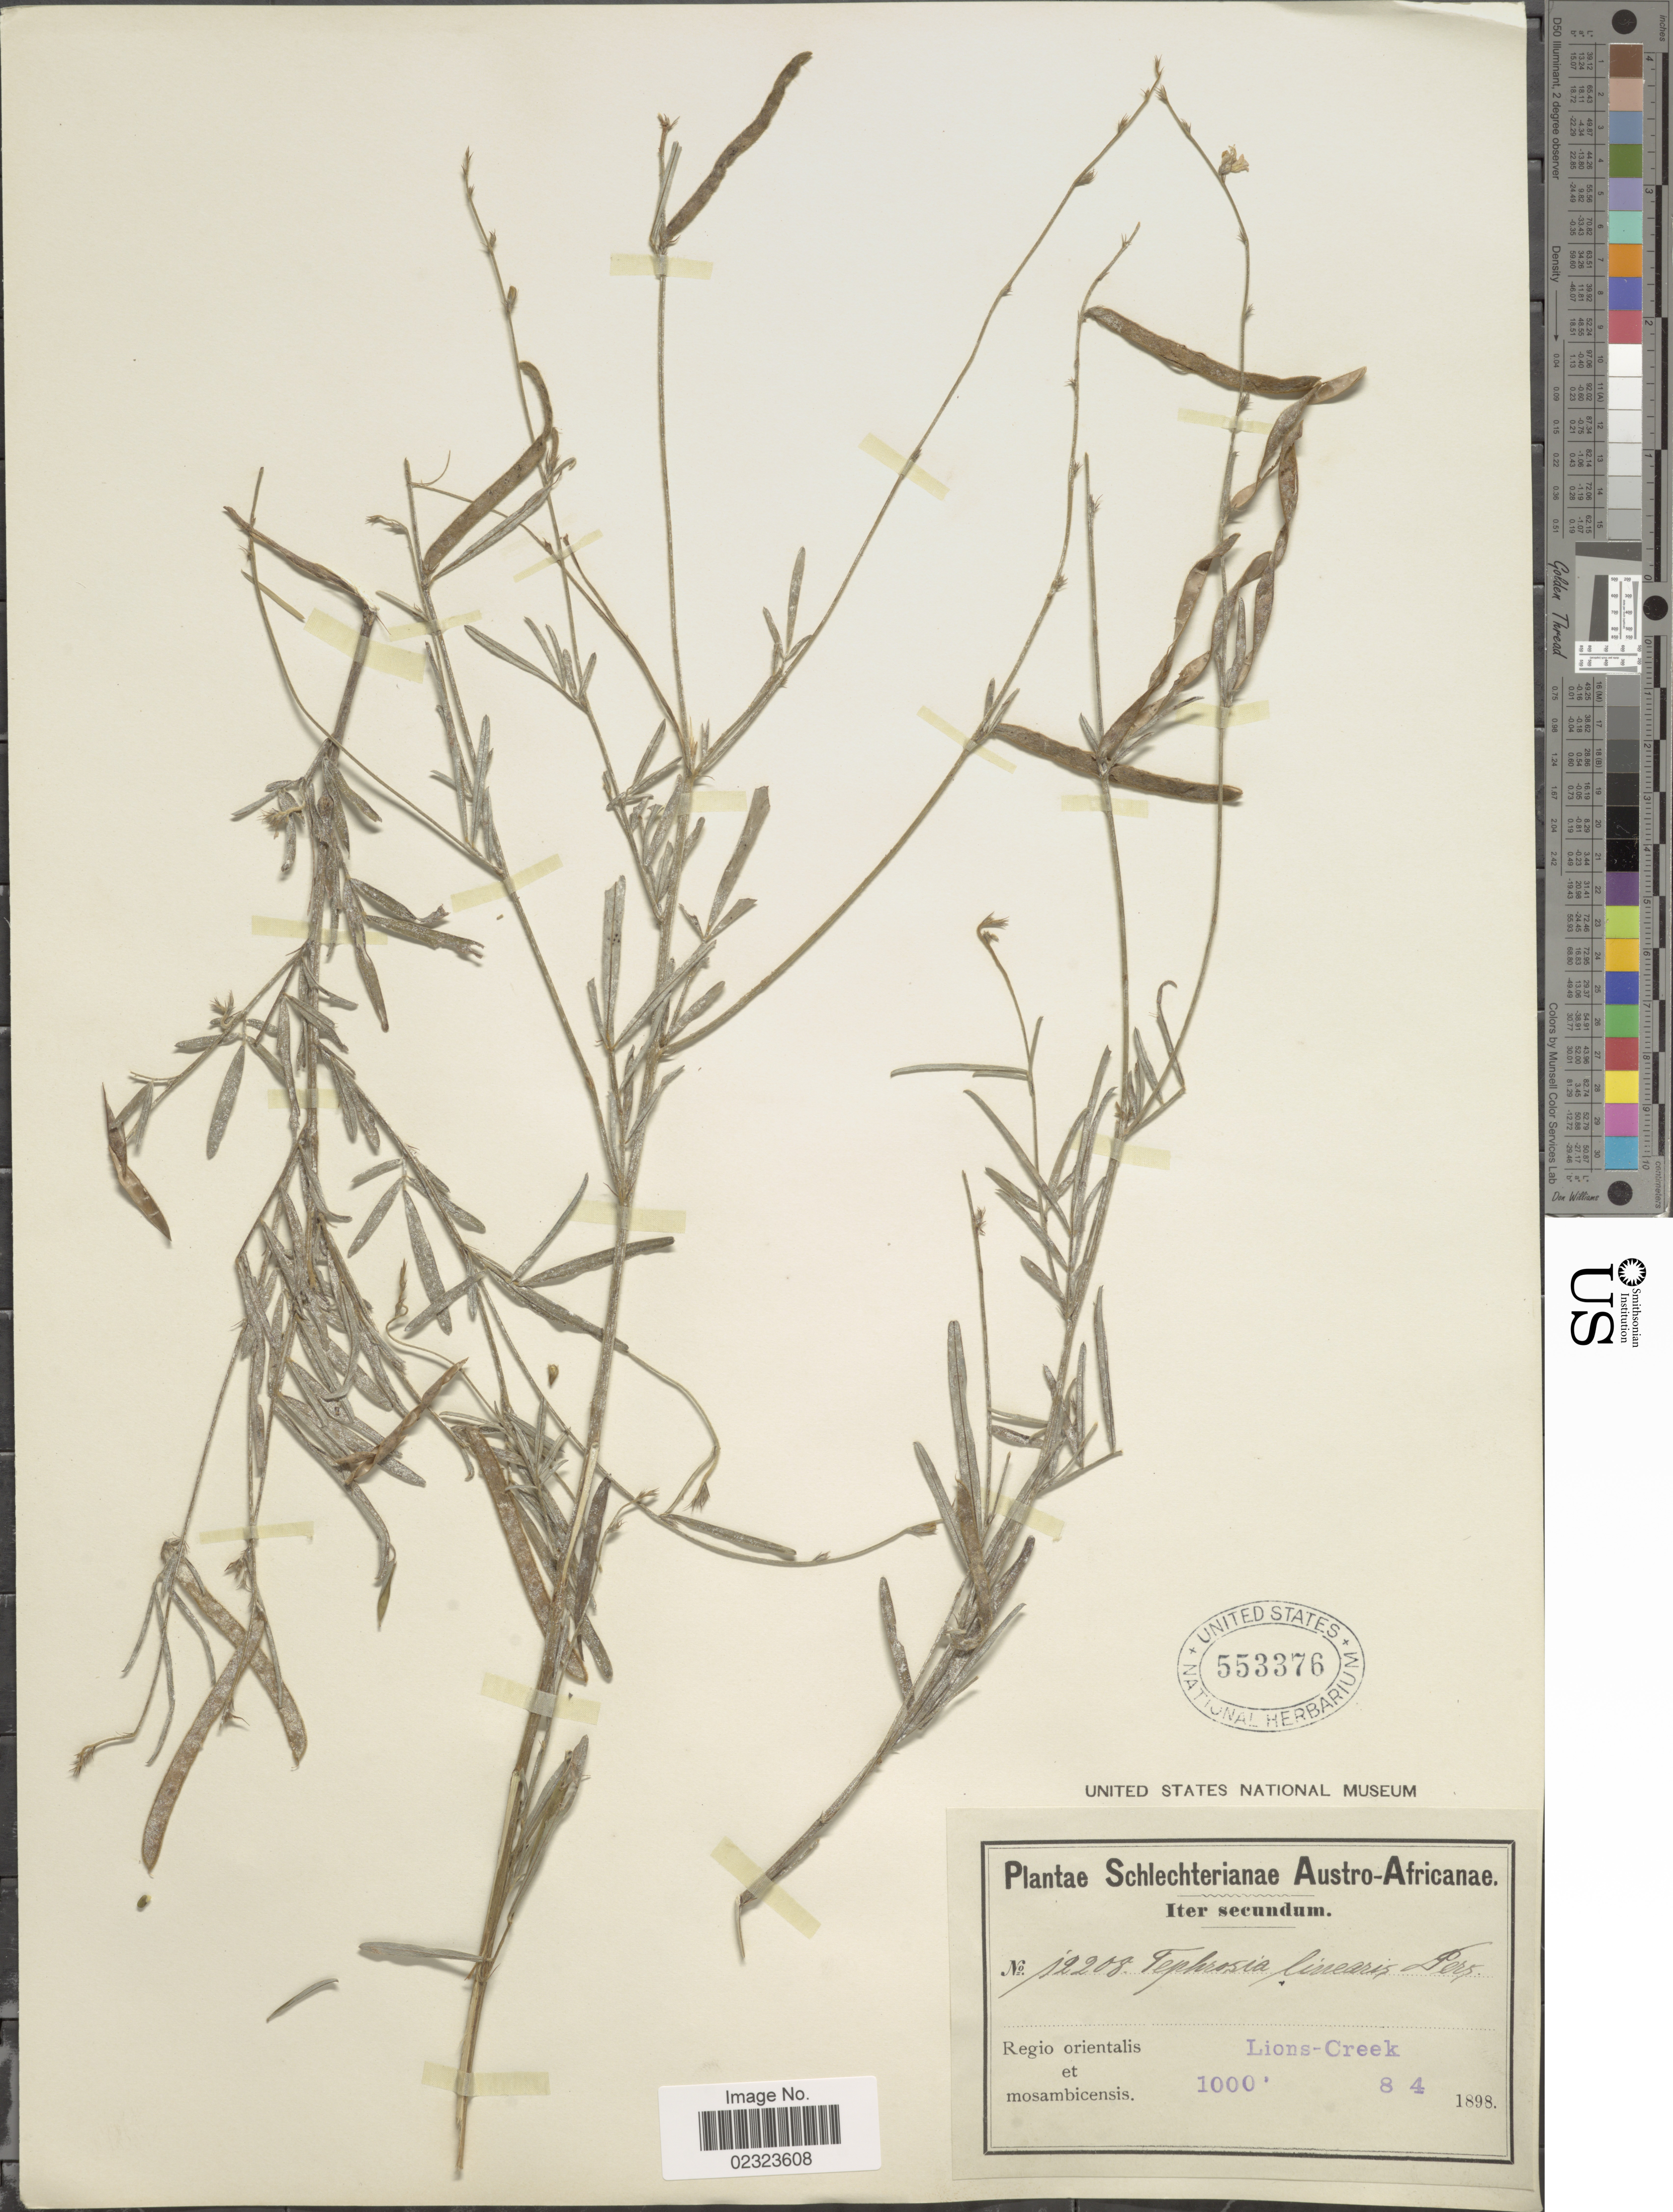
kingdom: Plantae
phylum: Tracheophyta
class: Magnoliopsida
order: Fabales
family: Fabaceae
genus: Tephrosia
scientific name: Tephrosia linearis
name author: (Willd.) Pers.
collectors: Schlechter, --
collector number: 12208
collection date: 1898-04-08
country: Mozambique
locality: Austro-Africanae, Iter secundum, regio orientalis et mosabicensis, Lions-Creek.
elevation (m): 305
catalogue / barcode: US 553376